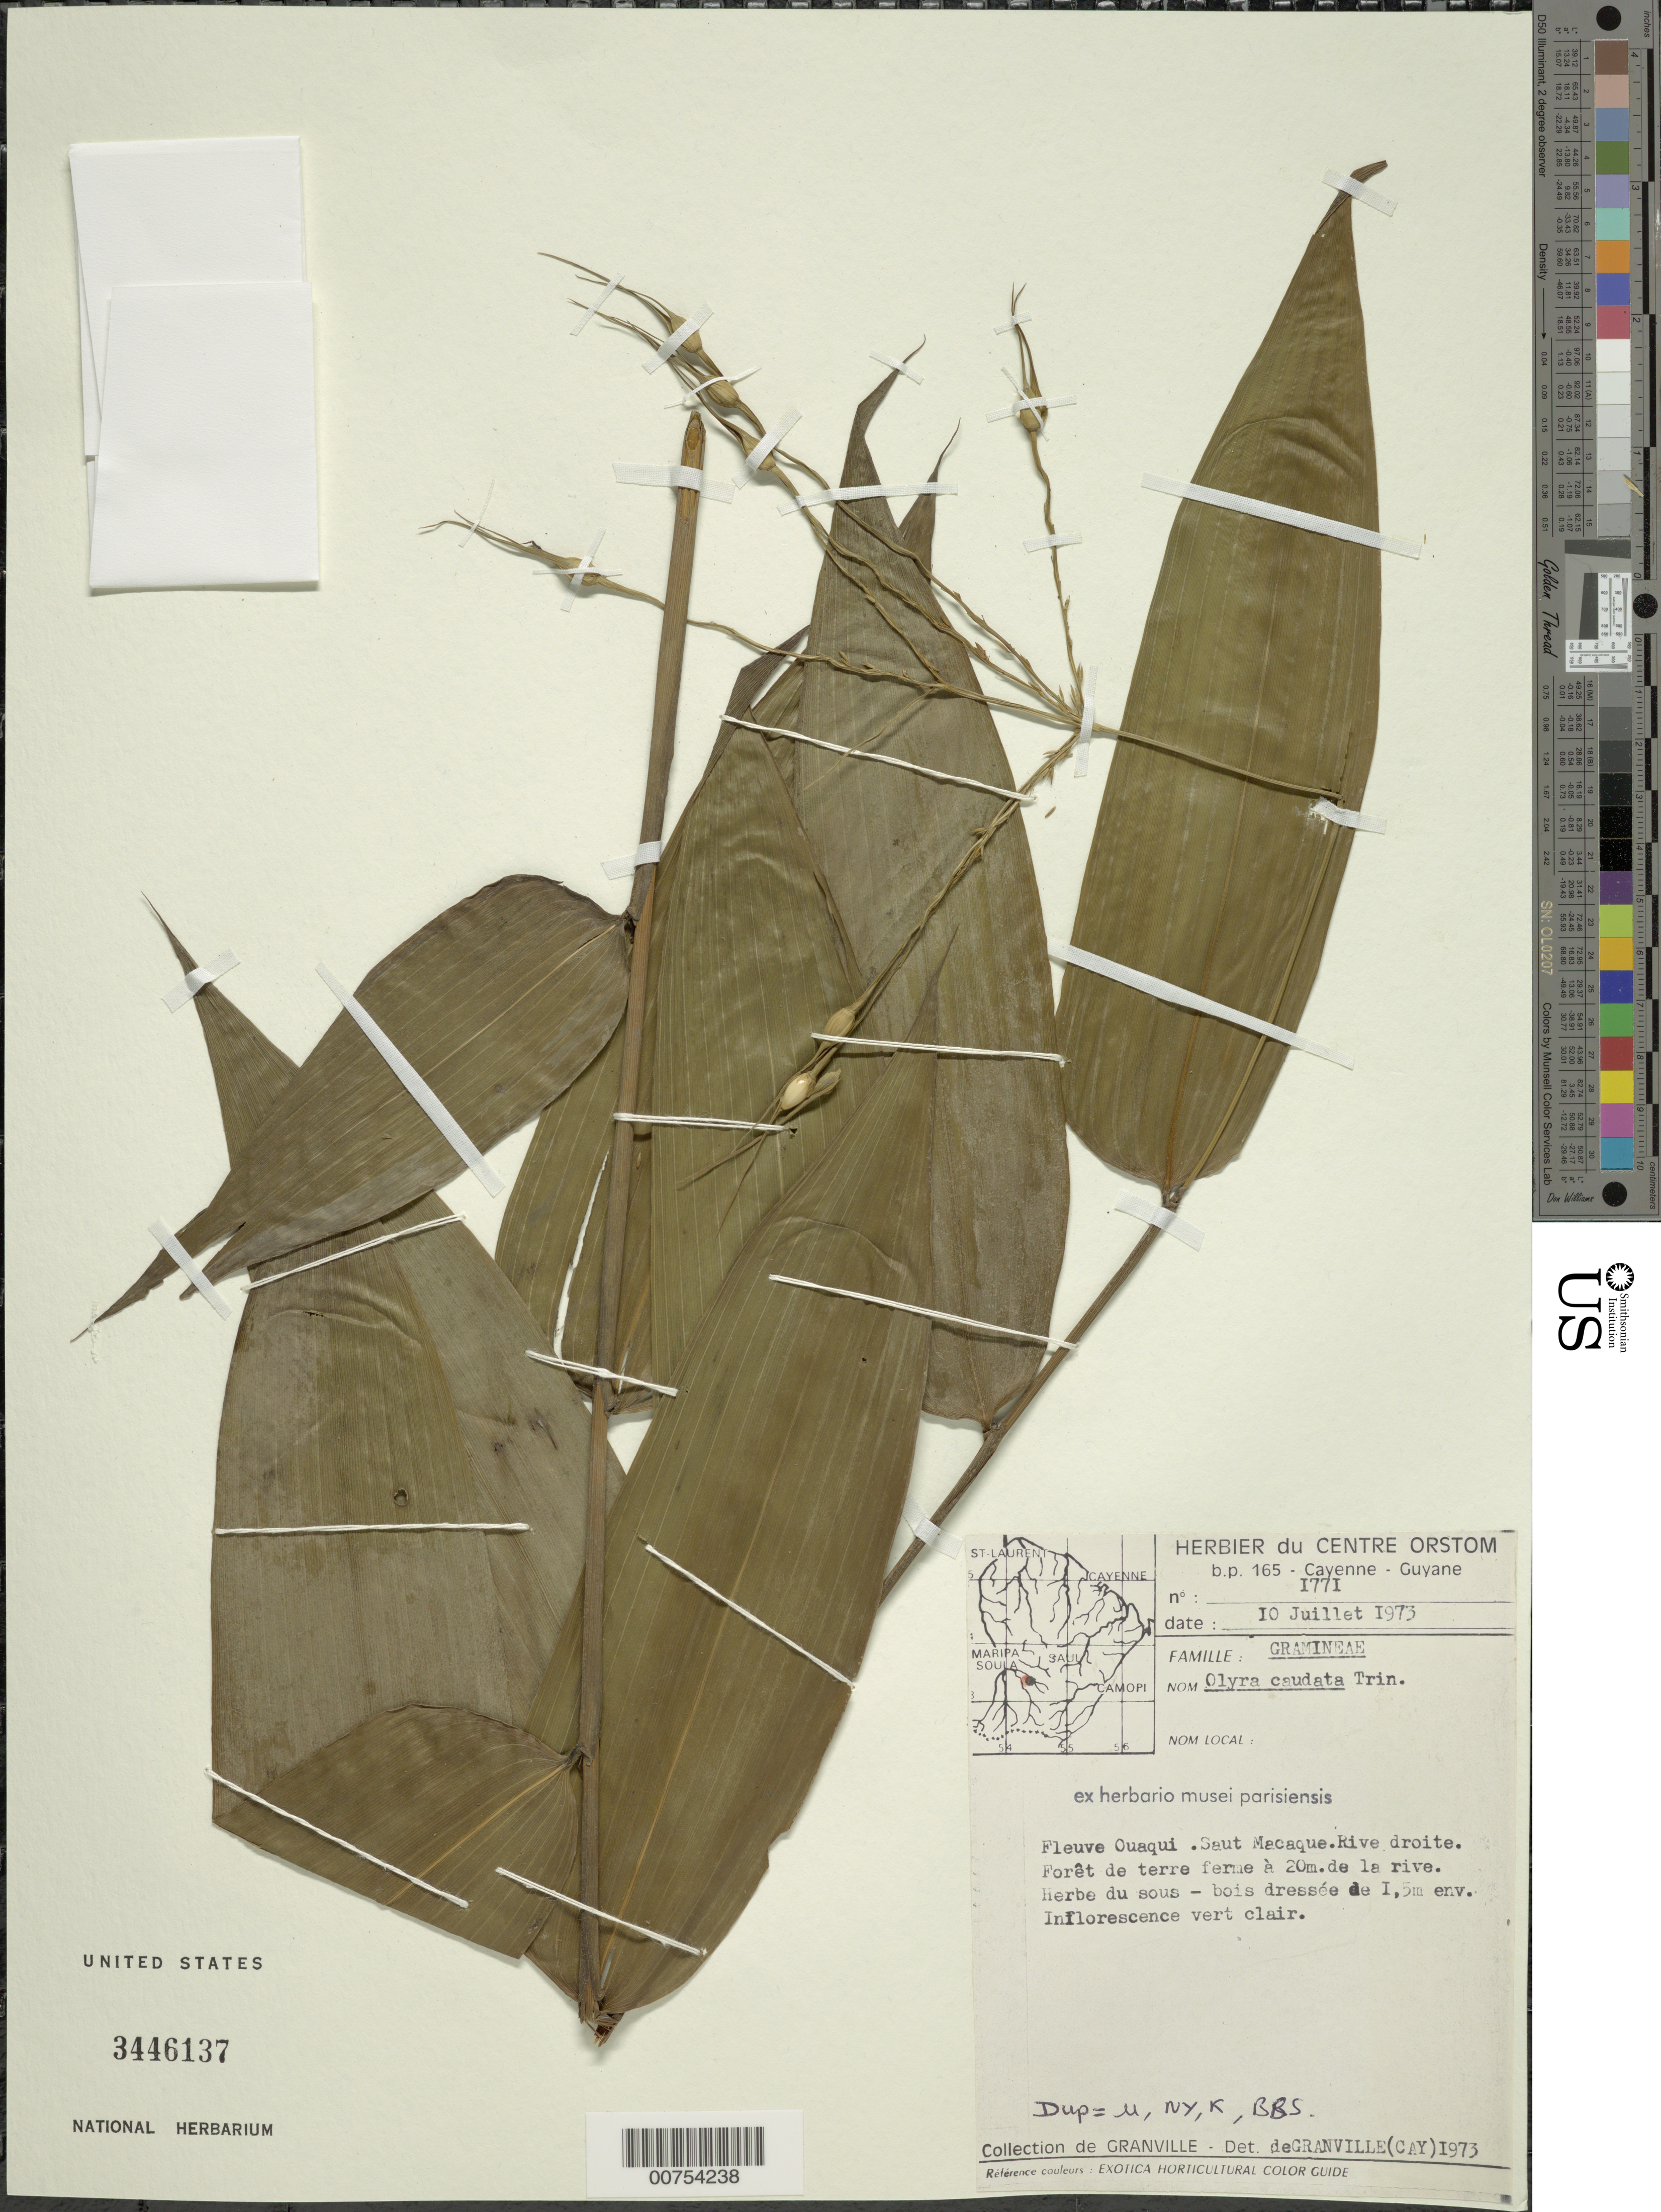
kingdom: Plantae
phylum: Tracheophyta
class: Liliopsida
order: Poales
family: Poaceae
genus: Olyra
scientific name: Olyra caudata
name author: Trin.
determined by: Granville, J. J. de, (CAY), Institut de Recherche pour le Developpement (IRD) (FRENCH GUIANA)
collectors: J.-J. de Granville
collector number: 1771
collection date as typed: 10-Jul-73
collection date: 1973-07-10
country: French Guiana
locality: Fleuve Ouaqui, Saut Macaque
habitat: Forest on terra firma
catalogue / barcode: US 3446137